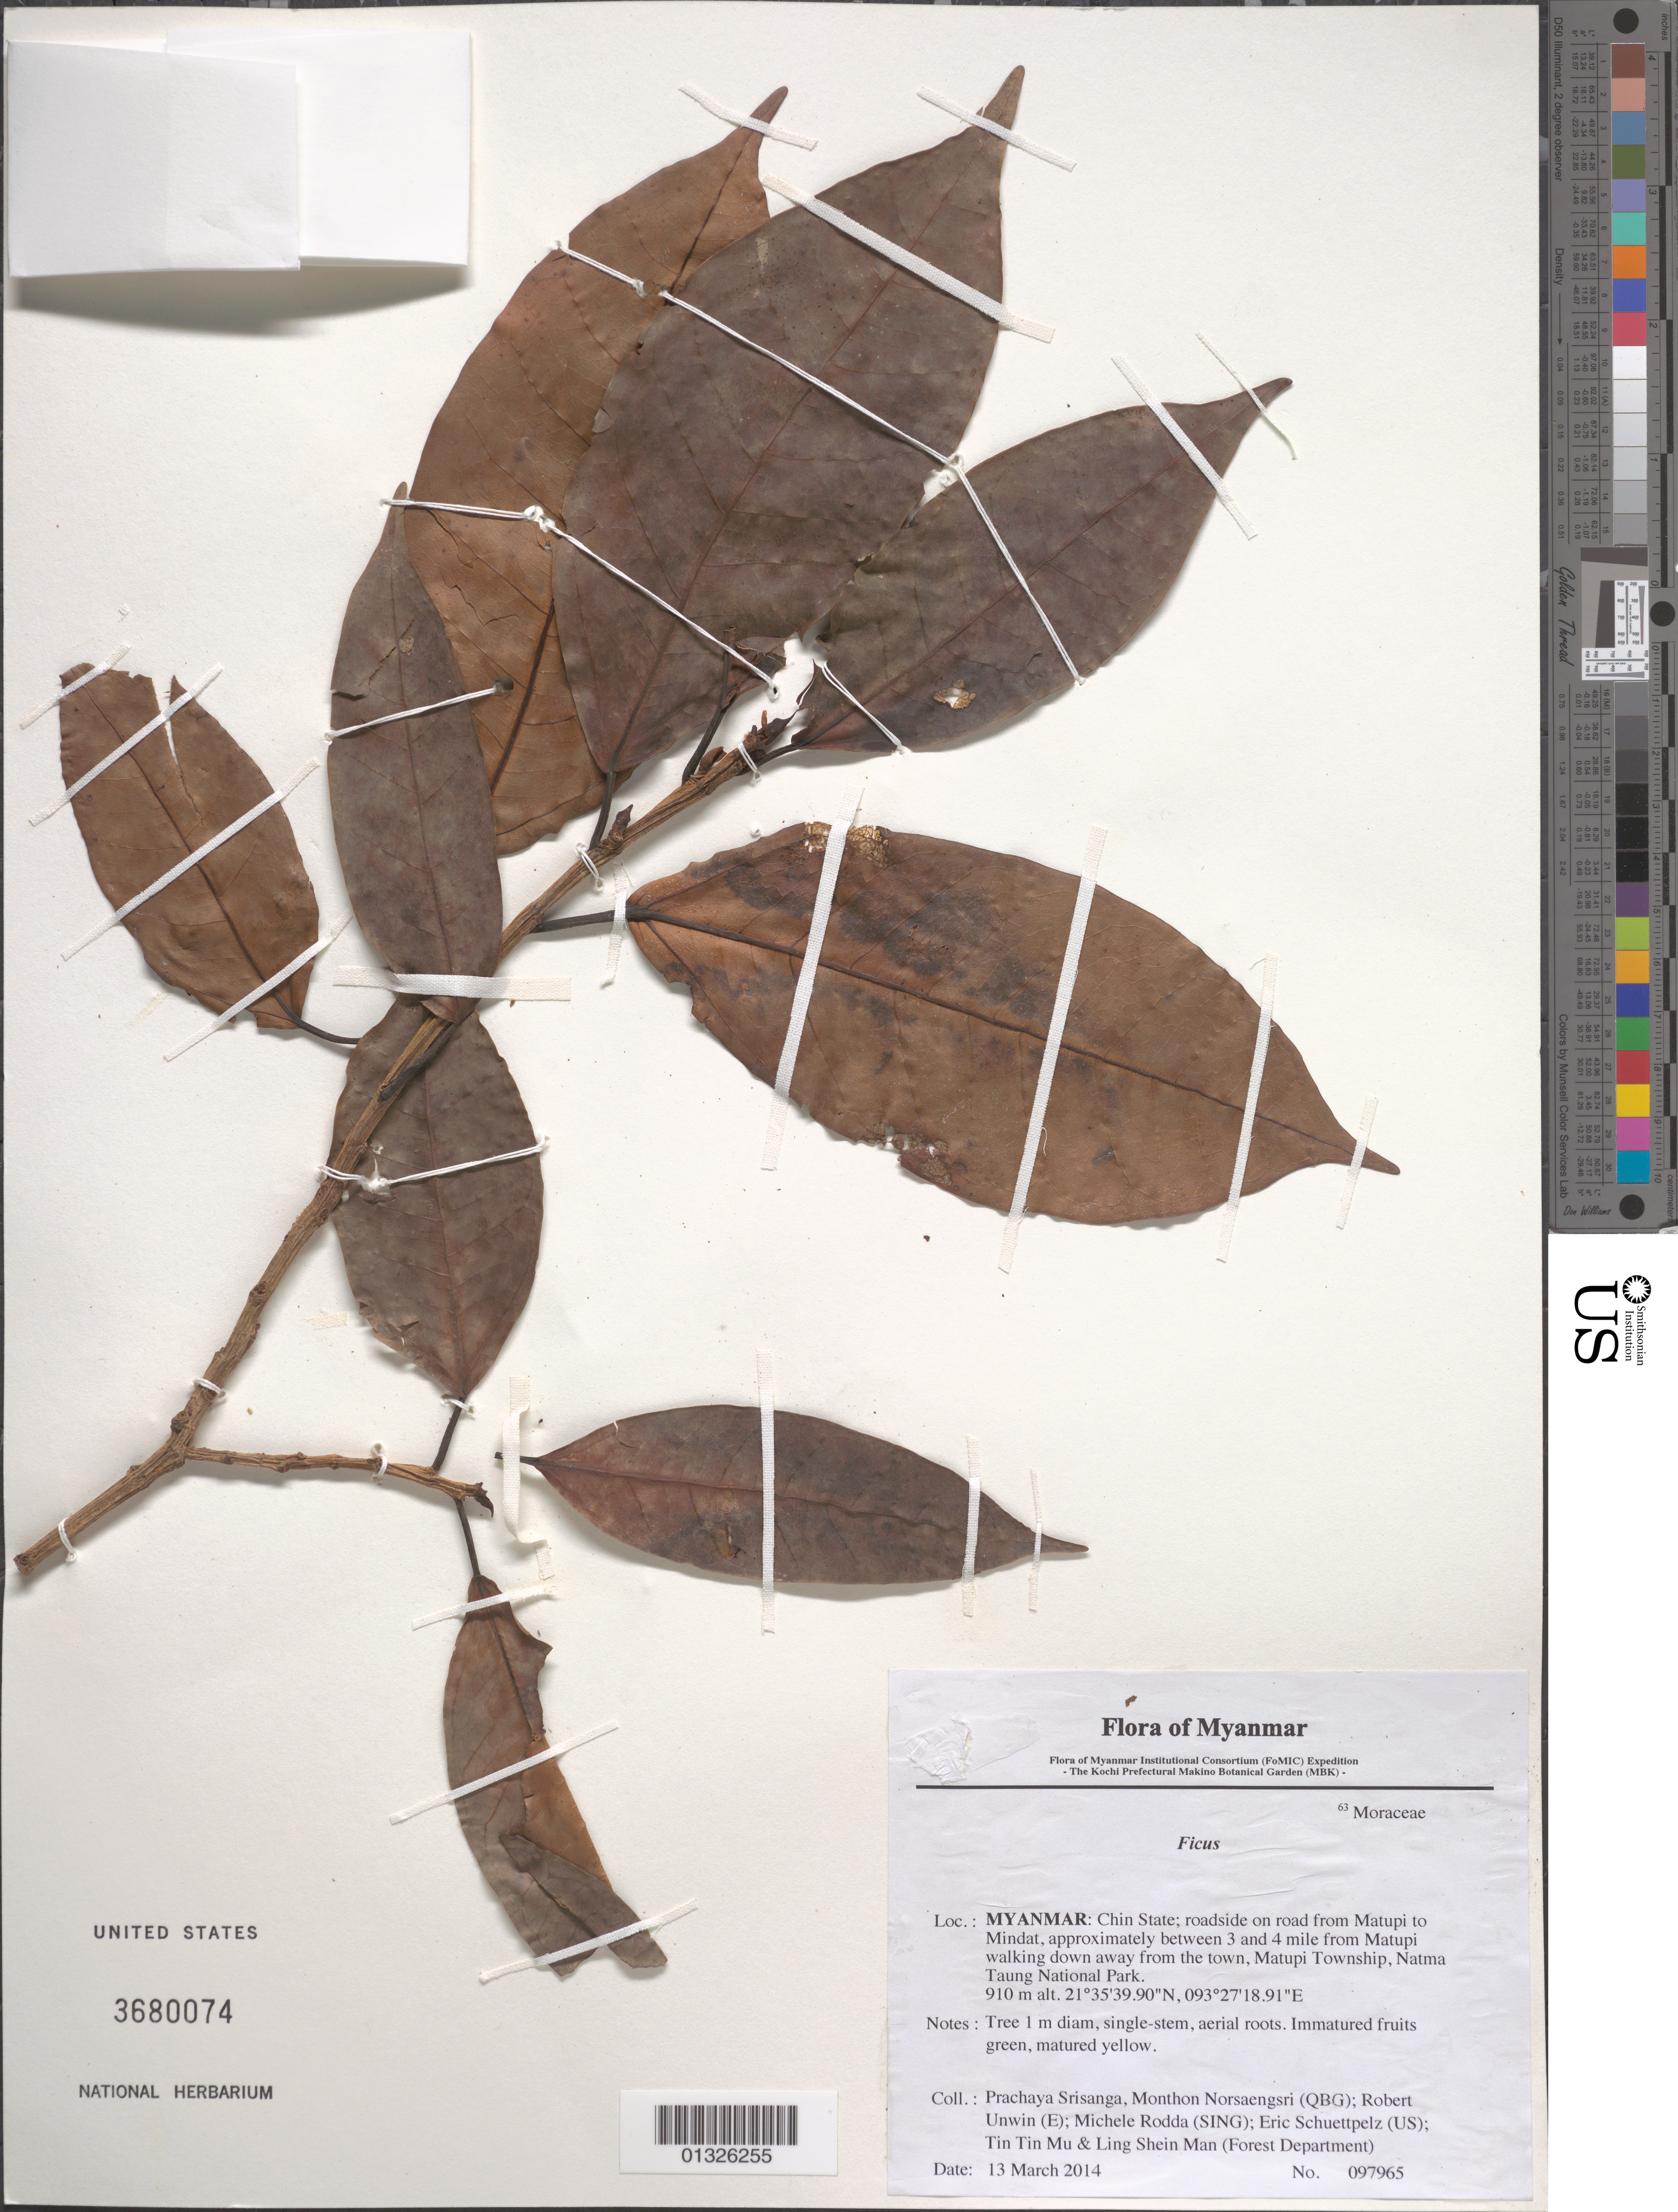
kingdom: Plantae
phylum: Tracheophyta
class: Magnoliopsida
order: Rosales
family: Moraceae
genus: Ficus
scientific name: Ficus sp.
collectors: P. Srisanga, M. Norsaengsri, R. Unwin, M. Rodda, E. Schuettpelz, Tin Tin Mu & Ling Shein Man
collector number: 97965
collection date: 2014-03-13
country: Myanmar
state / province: Chin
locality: Roadside on road from Matupi to Mindat, approximately between 3 and 4 mile from Matupi walking down away from the town, Matupi Township, Natma Taung National Park.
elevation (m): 910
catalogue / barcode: US 3680074